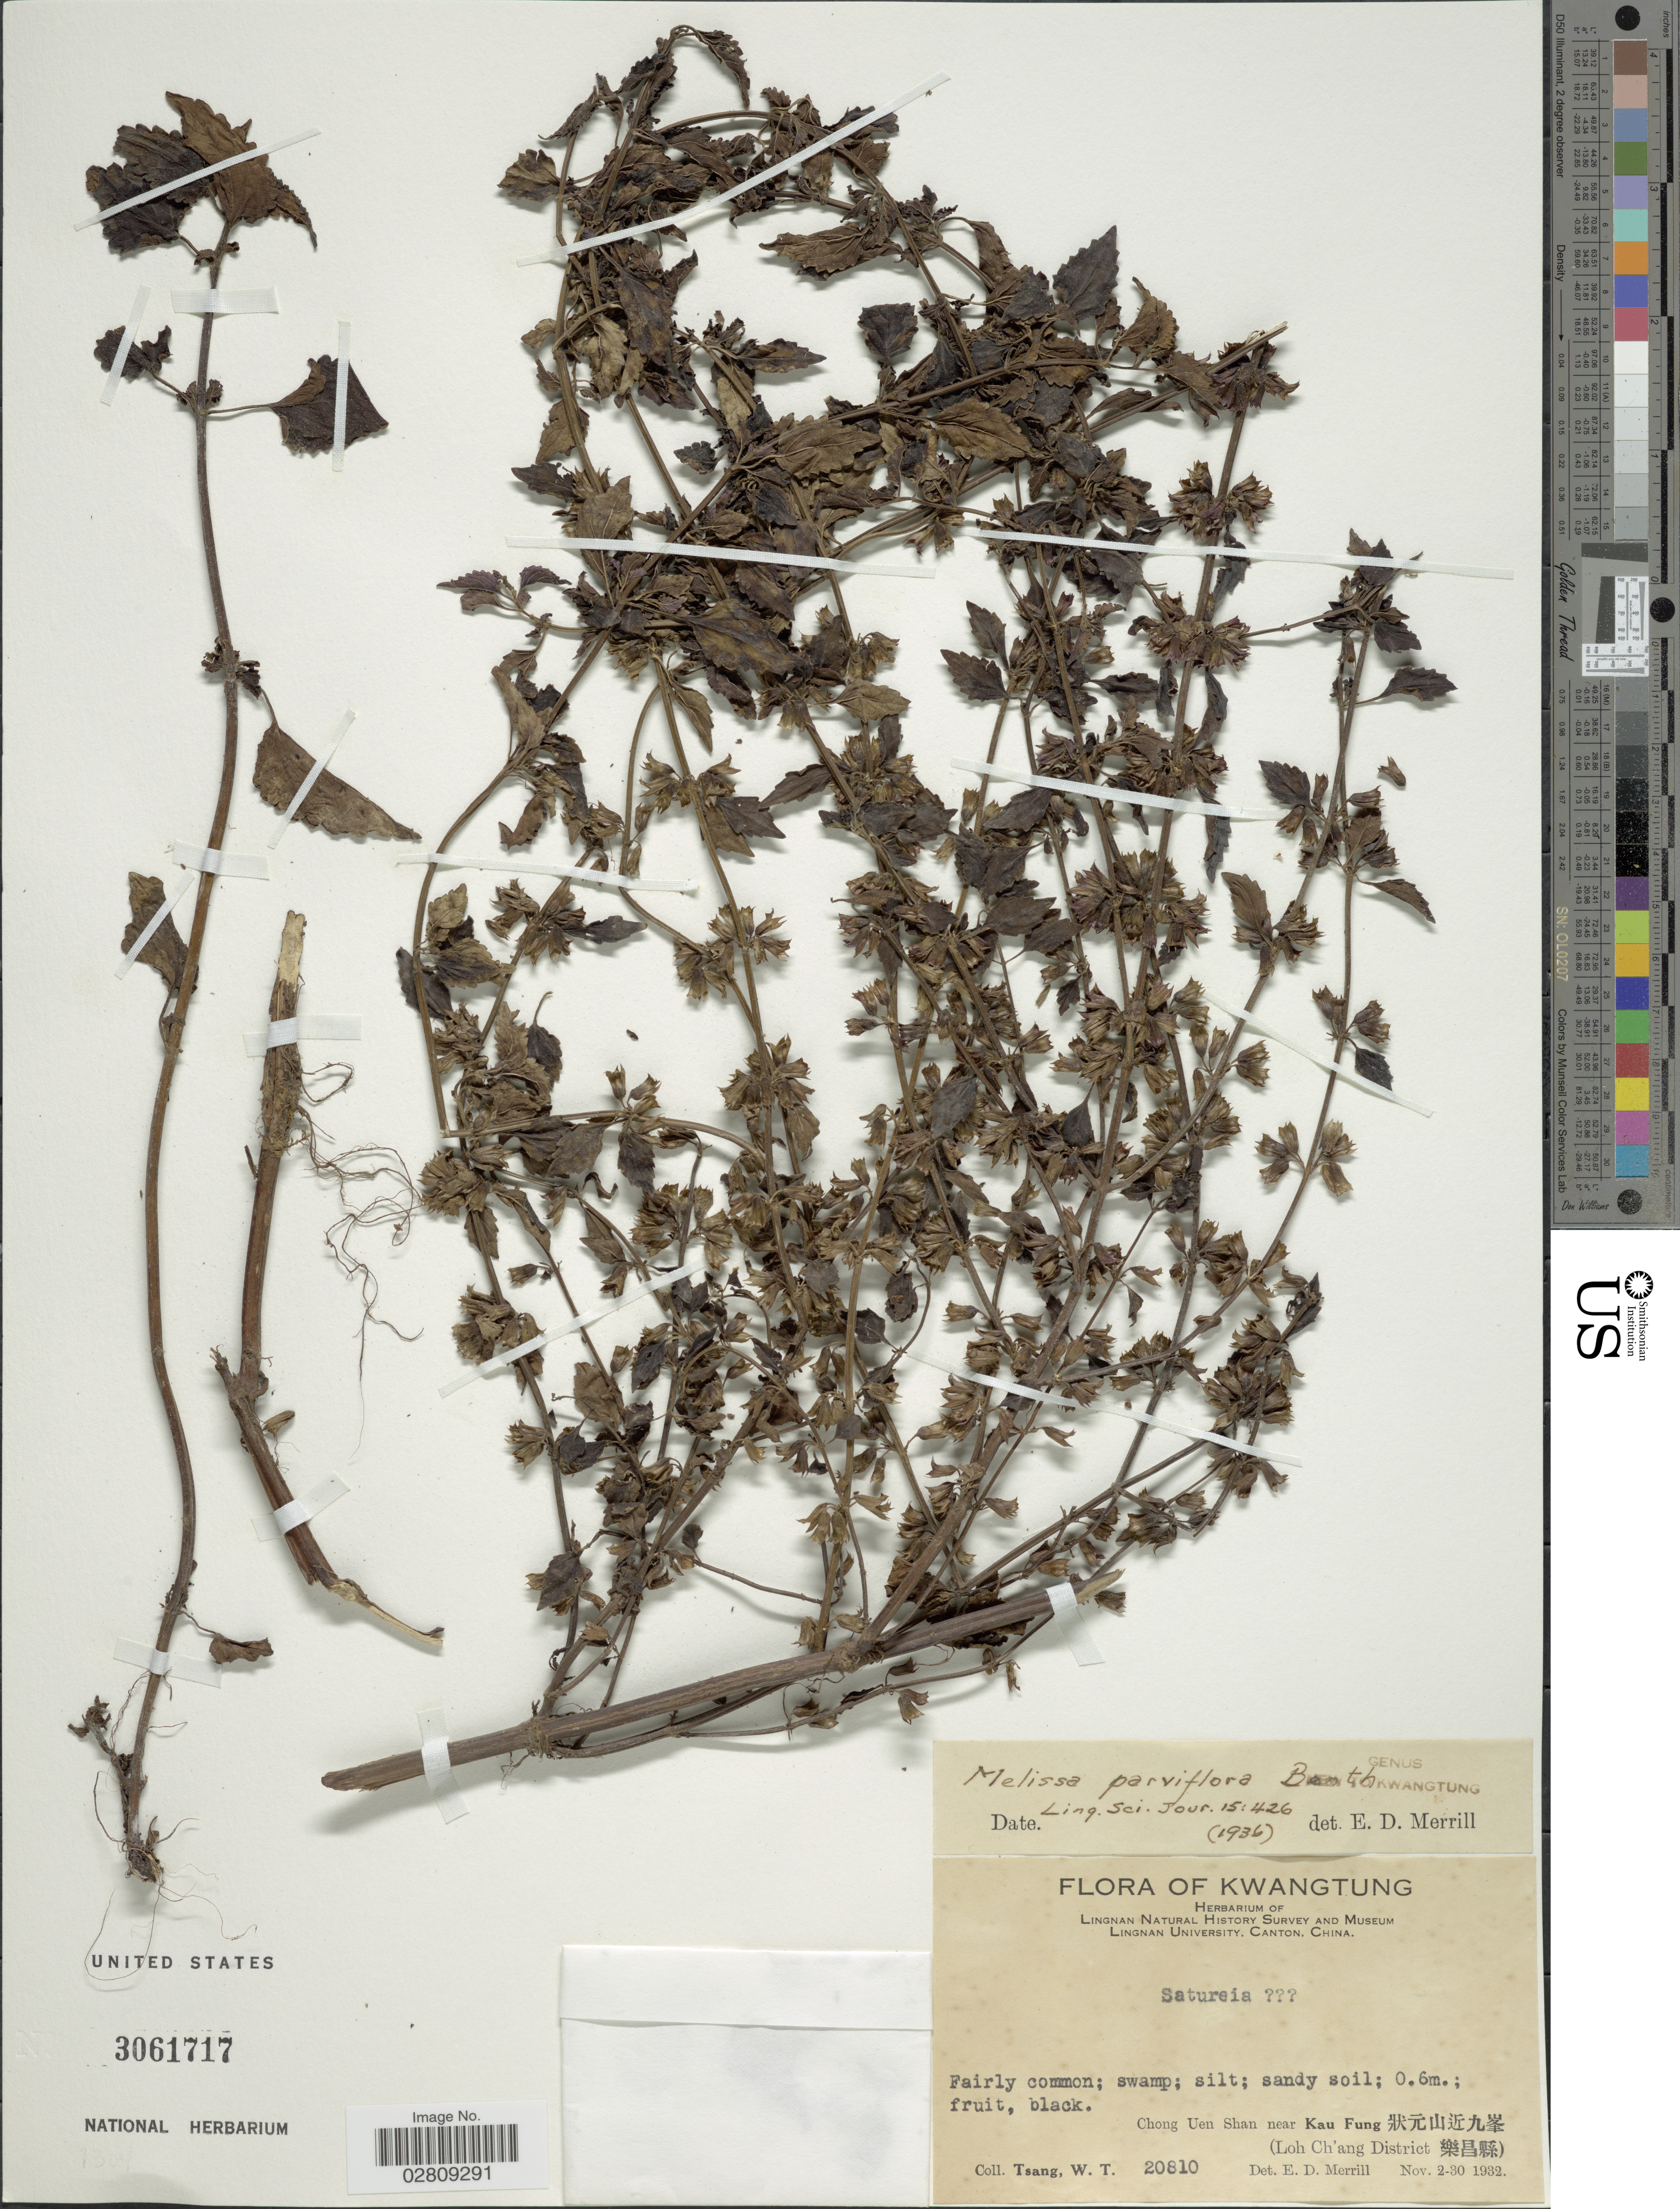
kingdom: Plantae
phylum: Tracheophyta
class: Magnoliopsida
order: Lamiales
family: Lamiaceae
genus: Melissa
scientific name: Melissa axillaris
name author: (Benth.) Bakh. f.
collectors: W. T. Tsang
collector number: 20810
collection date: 1932-11-02/1932-11-30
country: China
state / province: Guangdong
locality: Kwangtung. Chong Uen Shan near Kau Fung (Loh Ch'ang District).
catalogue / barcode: US 3061717